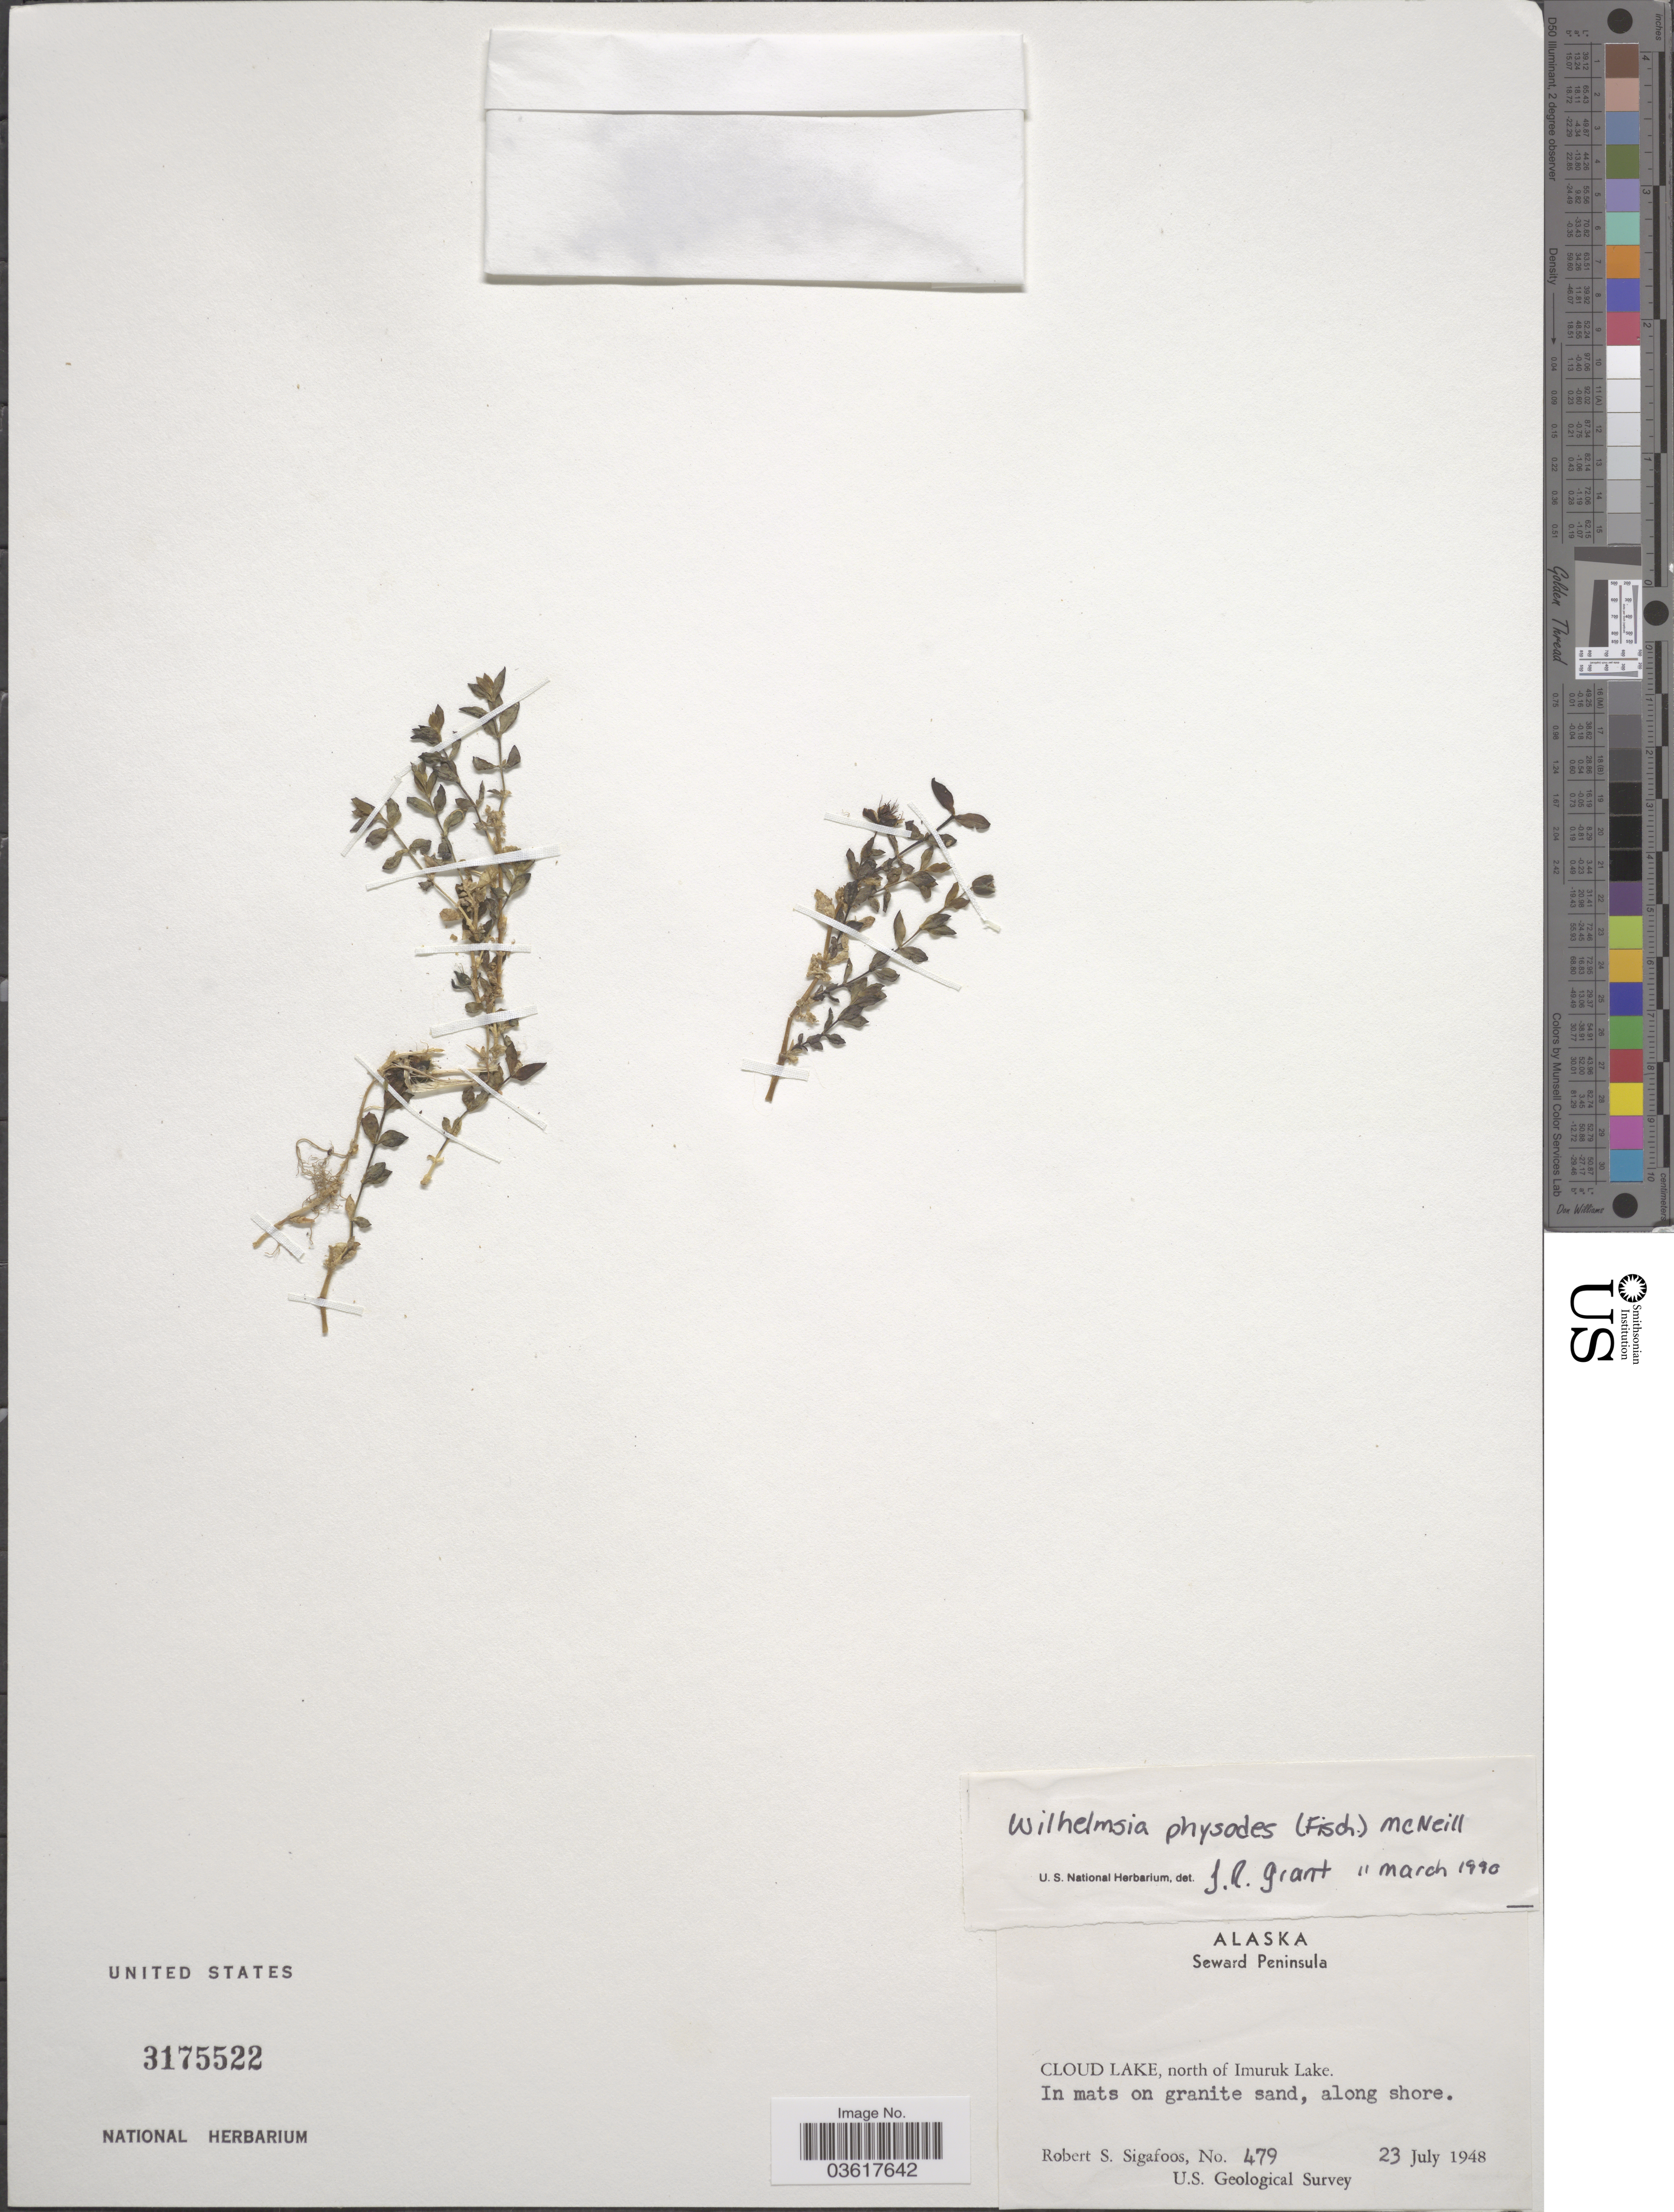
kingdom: Plantae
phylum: Tracheophyta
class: Magnoliopsida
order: Caryophyllales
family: Caryophyllaceae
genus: Wilhelmsia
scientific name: Wilhelmsia sp.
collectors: R. Sigafoos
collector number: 479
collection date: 1948-07-23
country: United States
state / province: Alaska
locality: Seward Peninsula. Cloud Lake, north of Imuruk Lake.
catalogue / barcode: US 3175522